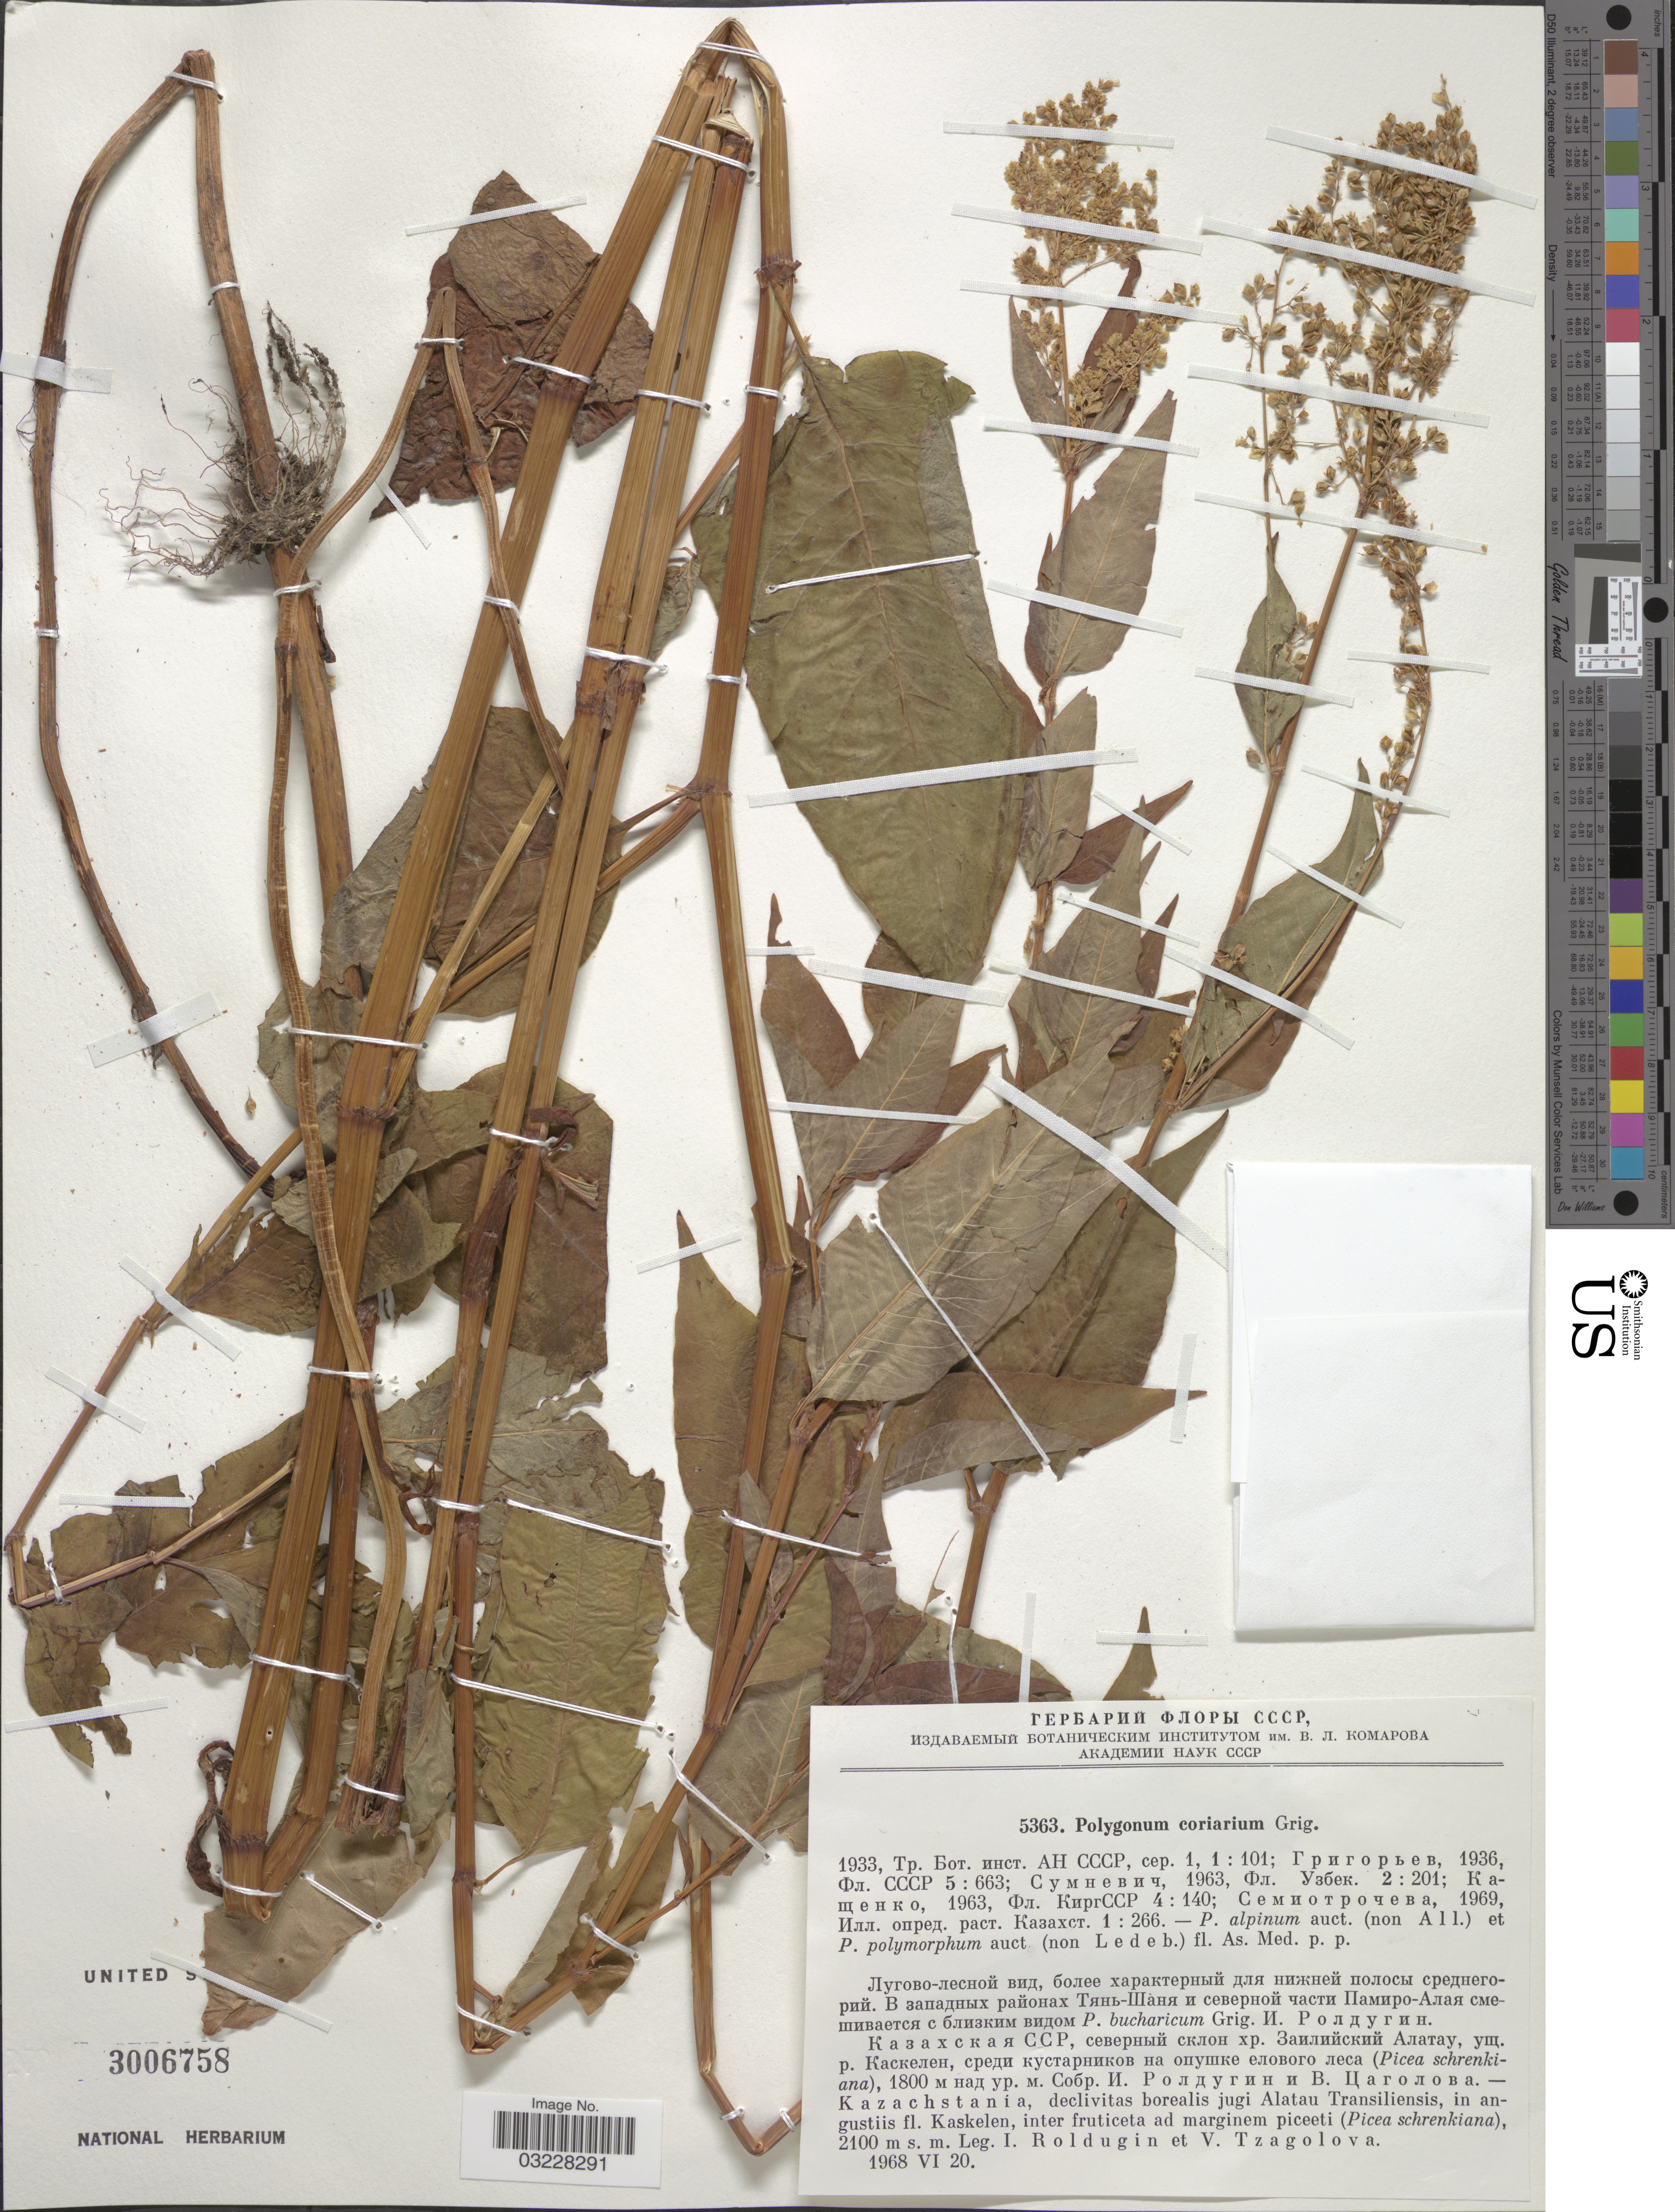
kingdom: Plantae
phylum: Tracheophyta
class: Magnoliopsida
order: Caryophyllales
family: Polygonaceae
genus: Koenigia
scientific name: Koenigia coriaria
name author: (Grig.) T.M. Schust. & Reveal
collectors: I. Roldugin & V. Tzagolova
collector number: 5363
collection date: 1968-06-20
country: Kazakhstan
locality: Kazachstania, declivitas borealis jugi Alatau Transiliensis, in angustiis fl. Kaskelen, inter fruticeta ad marginem piceeti. (Picea schrenkiana).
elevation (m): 2100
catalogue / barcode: US 3006758